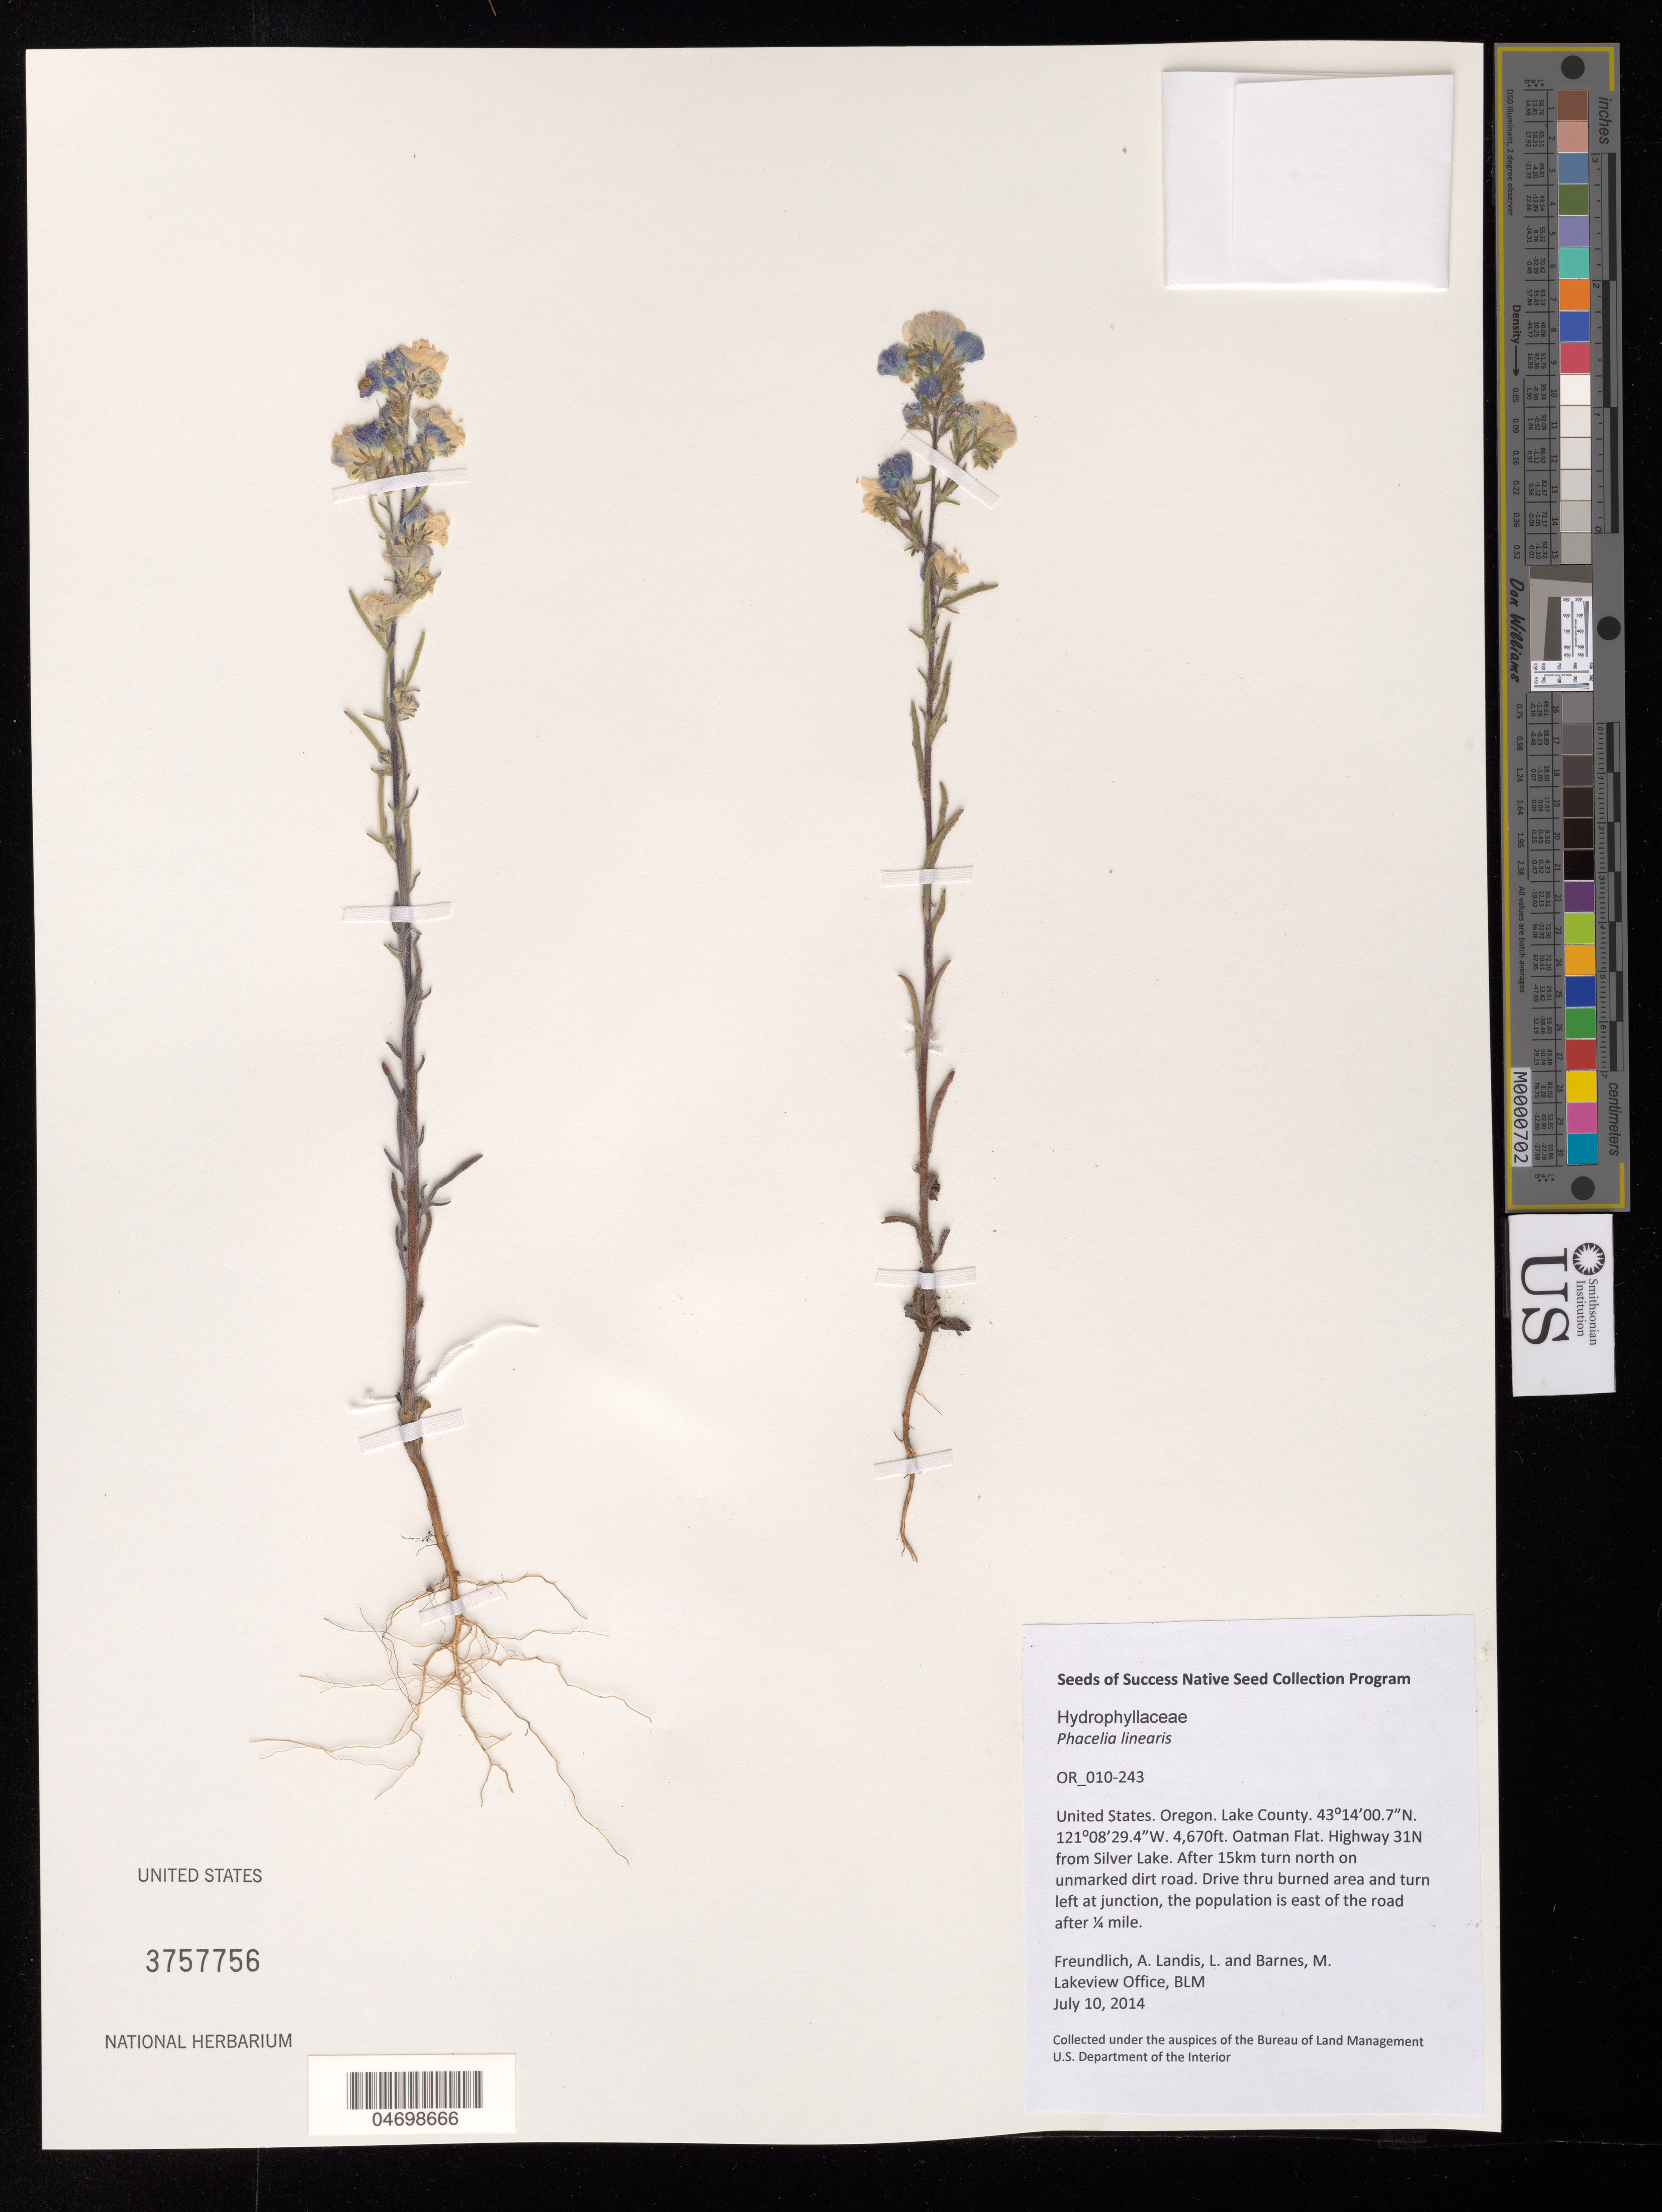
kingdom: Plantae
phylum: Tracheophyta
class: Magnoliopsida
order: Boraginales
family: Hydrophyllaceae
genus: Phacelia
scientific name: Phacelia linearis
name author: (Pursh) Holz.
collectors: A. Freundlich, L. Landis & M. Barnes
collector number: OR-010-243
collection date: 2014-07-10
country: United States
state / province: Oregon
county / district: Lake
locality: Oatman Flat.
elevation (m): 1423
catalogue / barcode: US 3757756